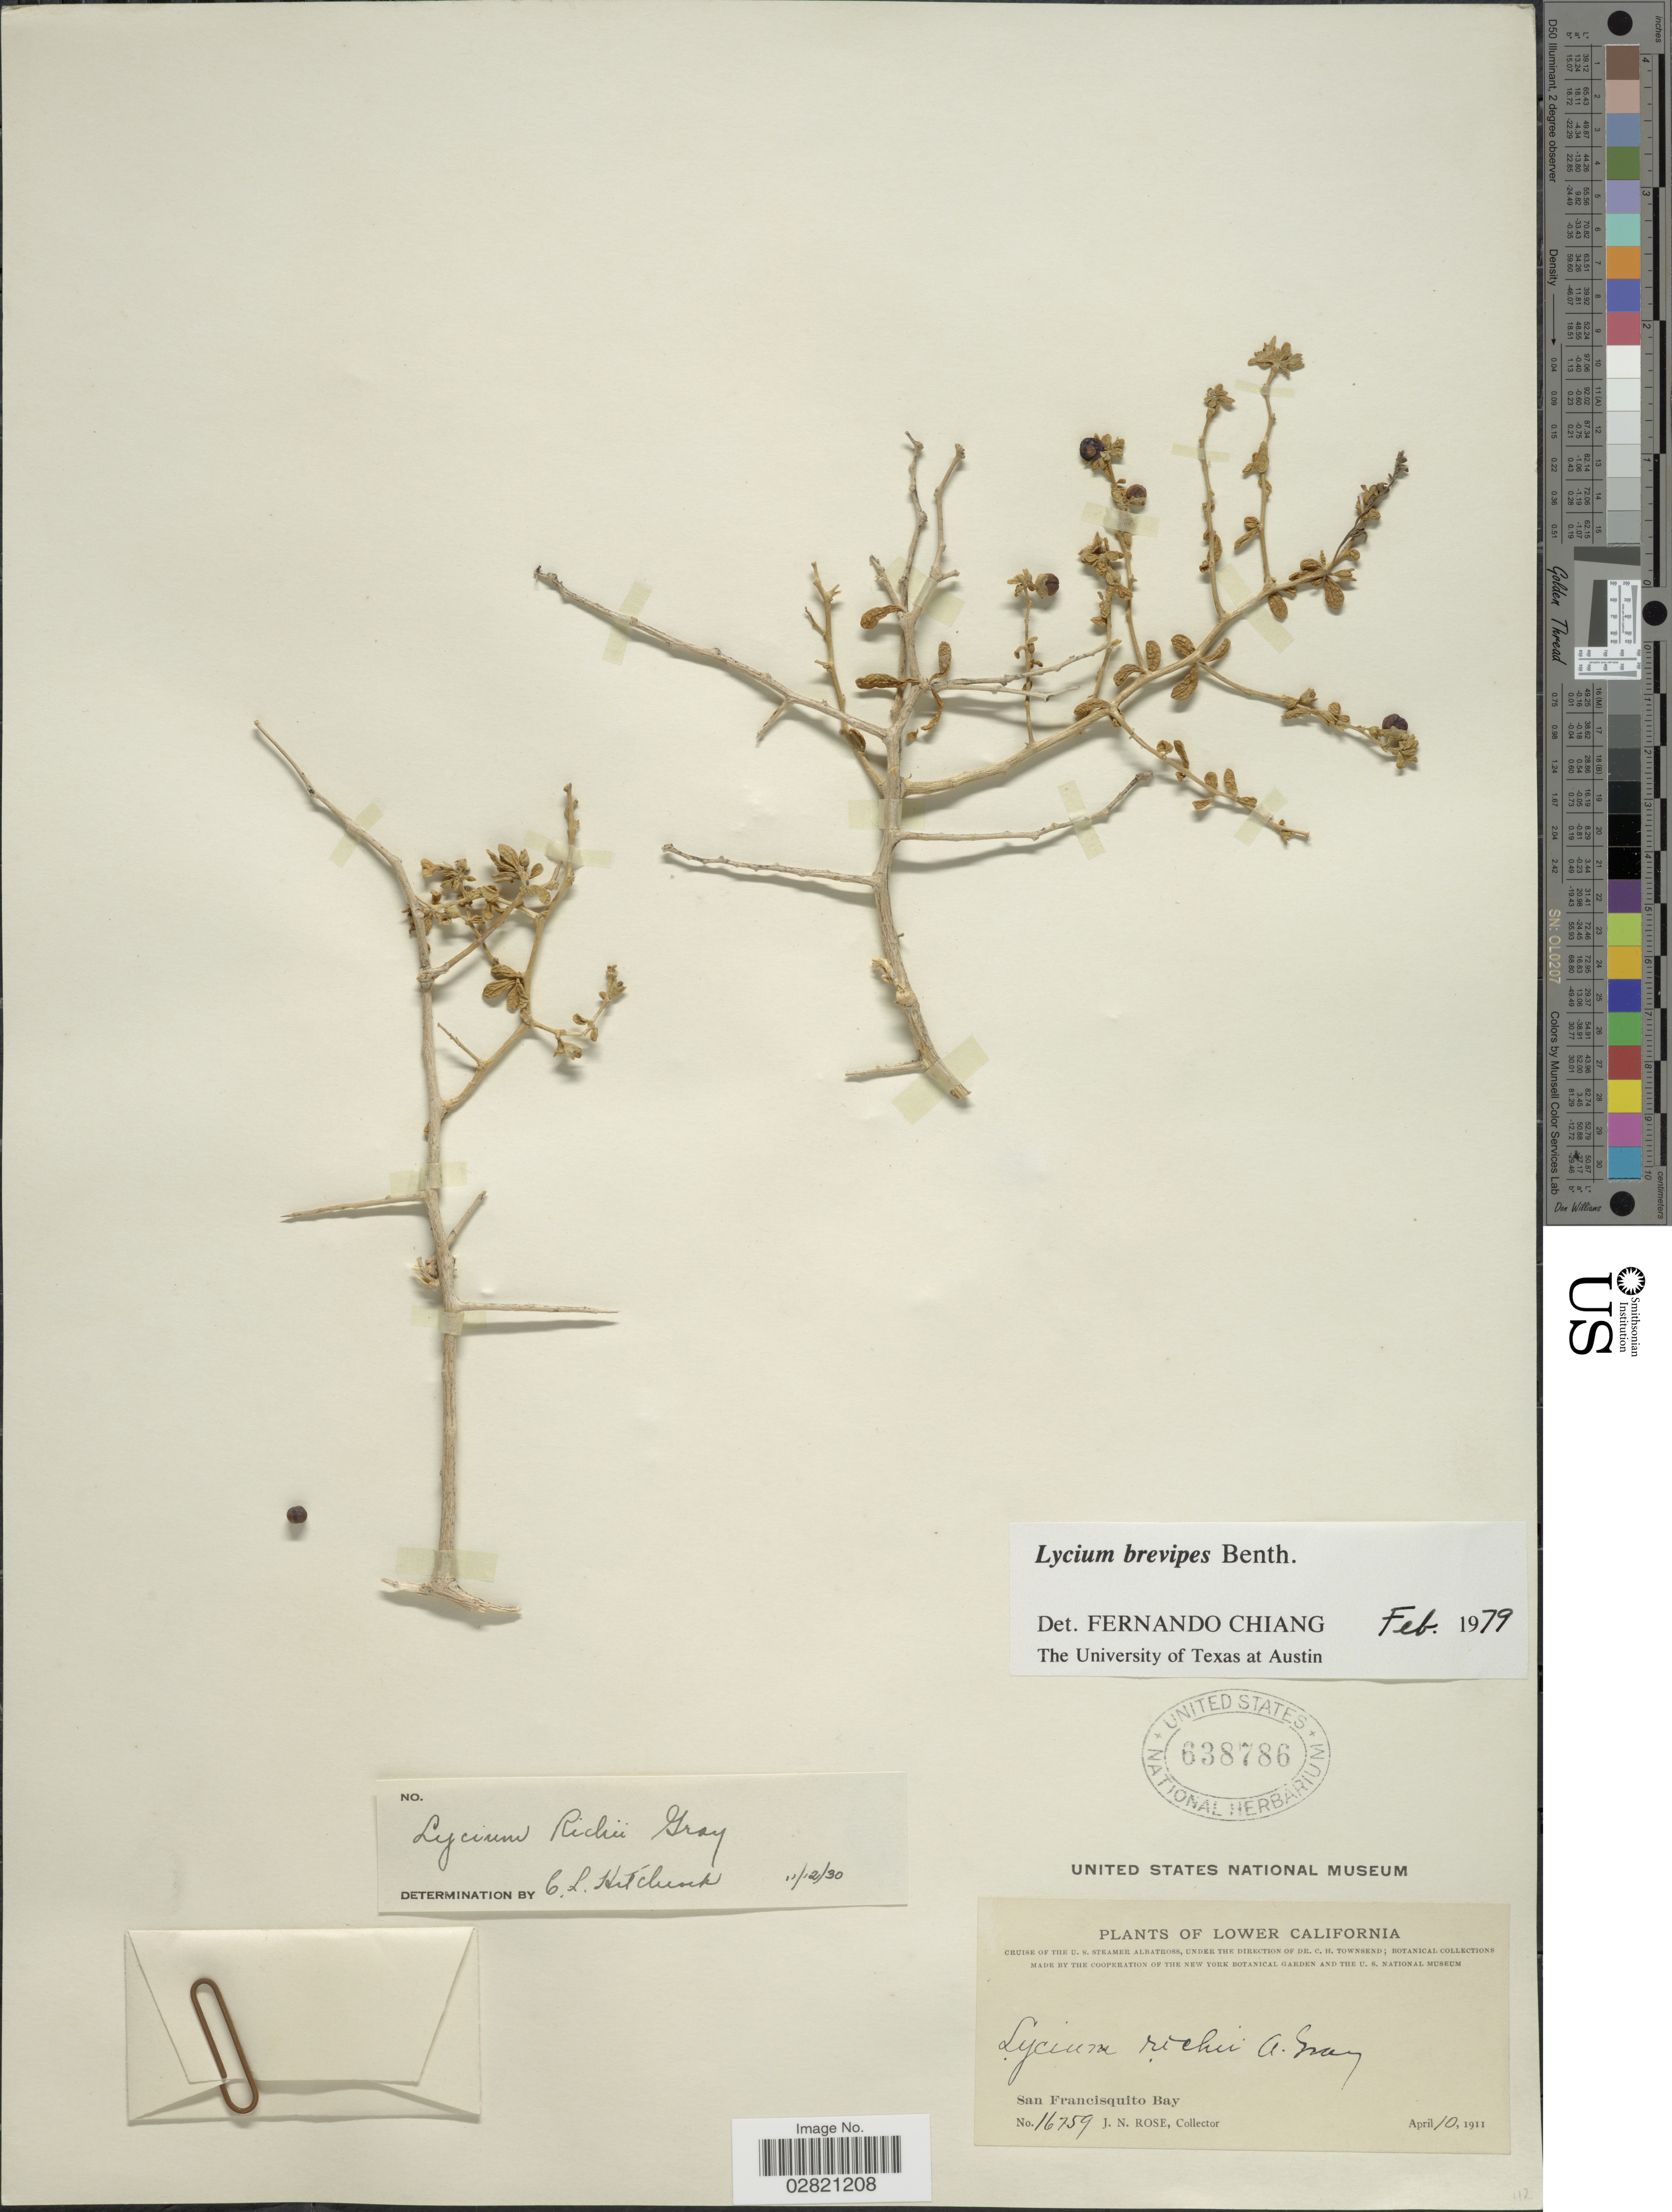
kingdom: Plantae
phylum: Tracheophyta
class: Magnoliopsida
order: Solanales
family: Solanaceae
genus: Lycium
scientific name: Lycium brevipes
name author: Benth.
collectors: J. N. Rose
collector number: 16759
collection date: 1911-04-10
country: Mexico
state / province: Baja California Norte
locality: Lower California, San Francisquito Bay.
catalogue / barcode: US 638786